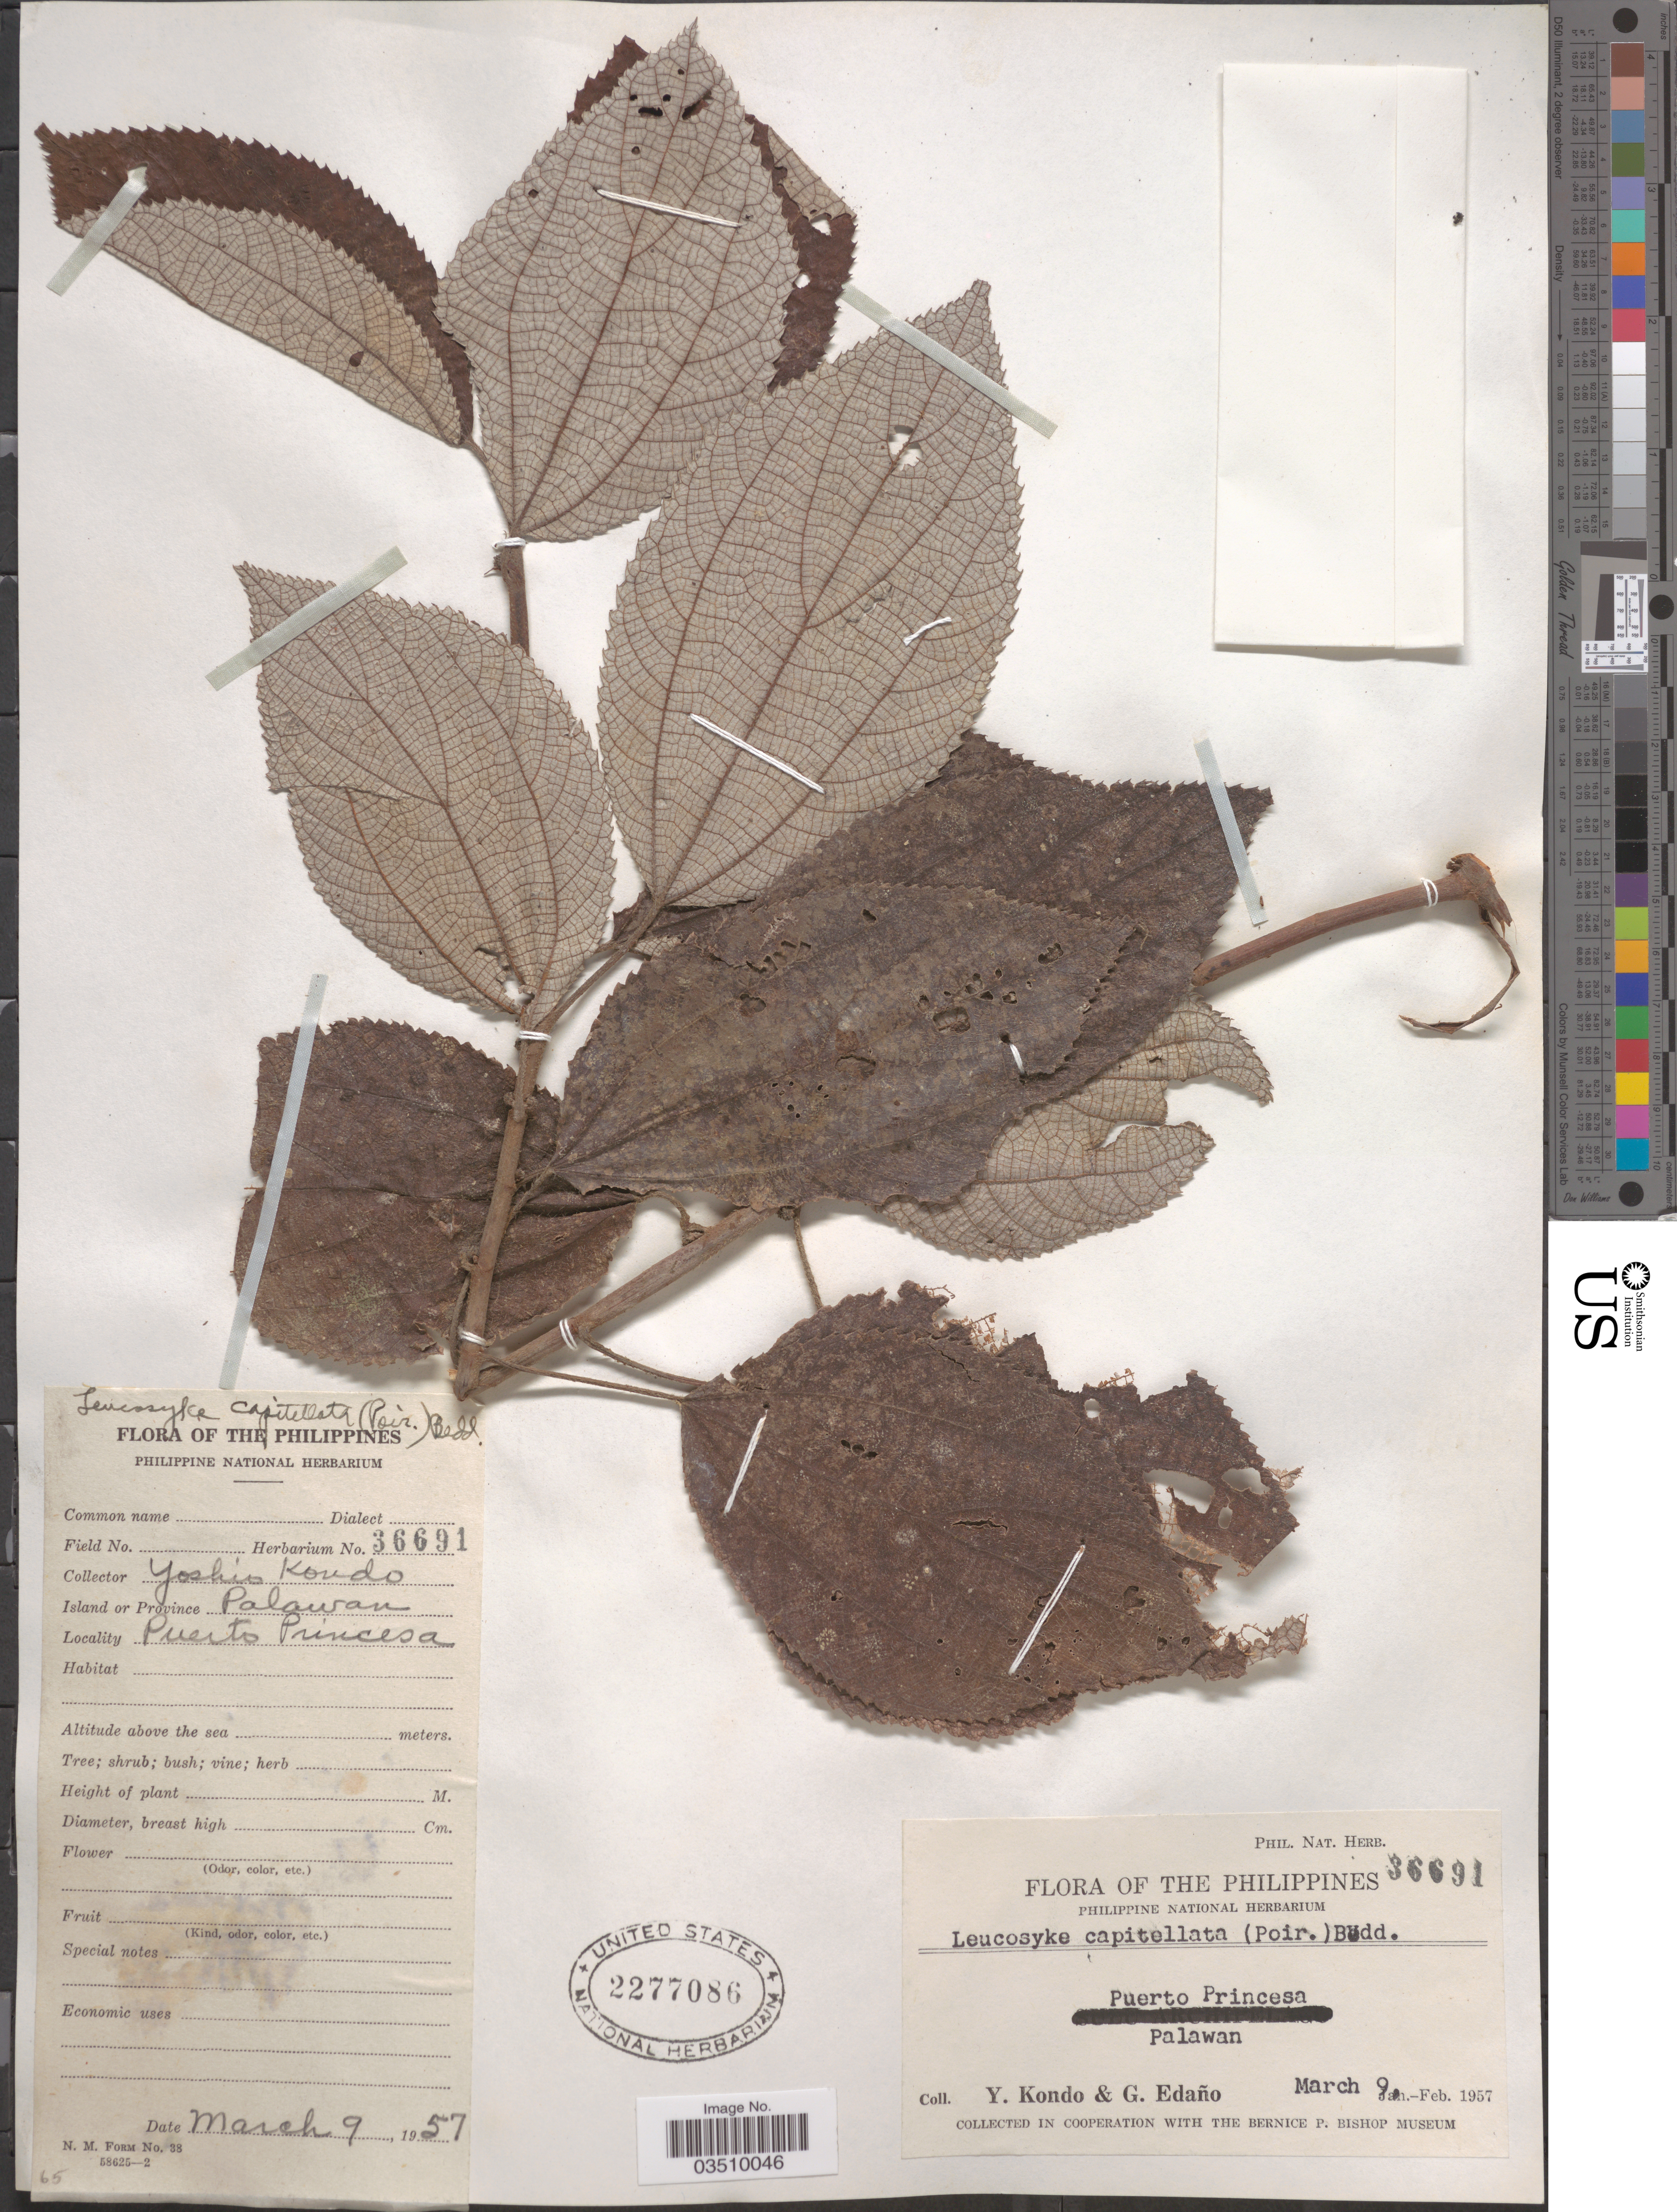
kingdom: Plantae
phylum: Tracheophyta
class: Magnoliopsida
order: Rosales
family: Urticaceae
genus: Leucosyke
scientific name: Leucosyke capitellata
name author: (Poir.) Wedd.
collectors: Y. Kondo & G. Edaño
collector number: Phil. Nat. Herb. 36691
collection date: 1957-03-09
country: Philippines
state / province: Mimaropa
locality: Island or Province Palawan. Puerto Princesa.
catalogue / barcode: US 2277086